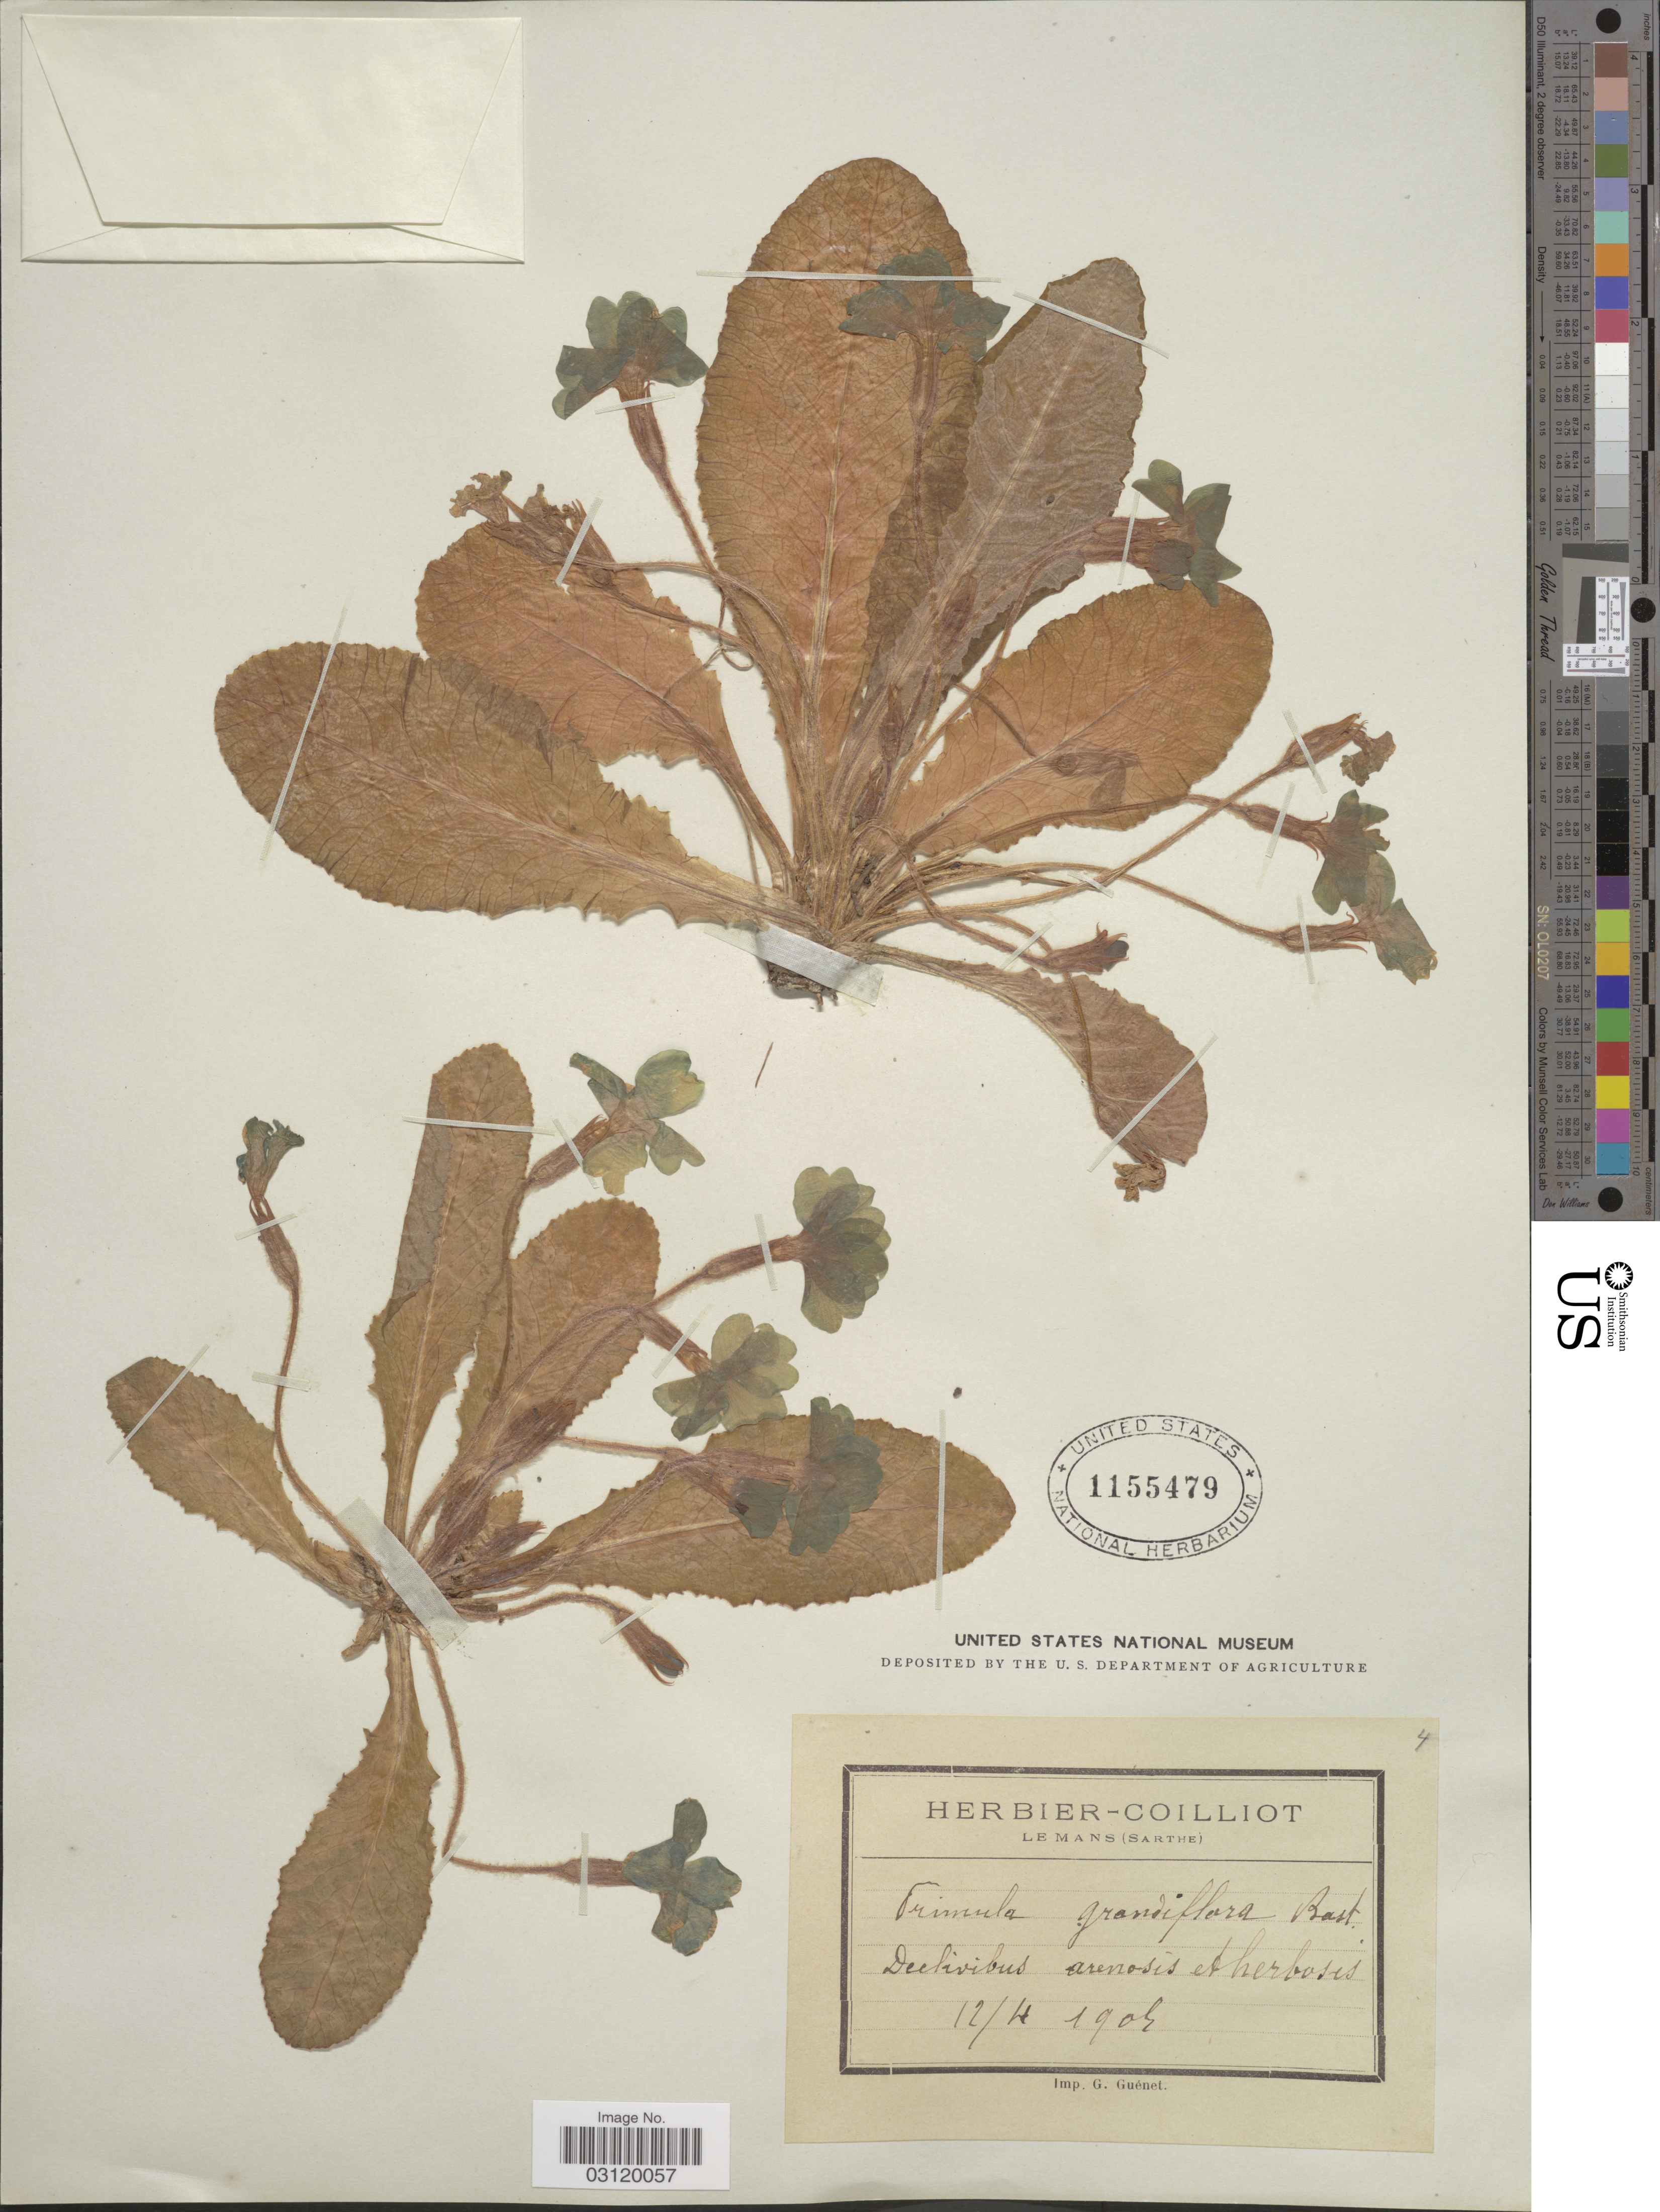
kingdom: Plantae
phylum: Tracheophyta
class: Magnoliopsida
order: Ericales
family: Primulaceae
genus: Primula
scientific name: Primula grandiflora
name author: Bâstard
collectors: ex herb. Coilliot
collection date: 1905-04-12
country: France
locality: Le Mans (Sarthe).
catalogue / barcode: US 1155479